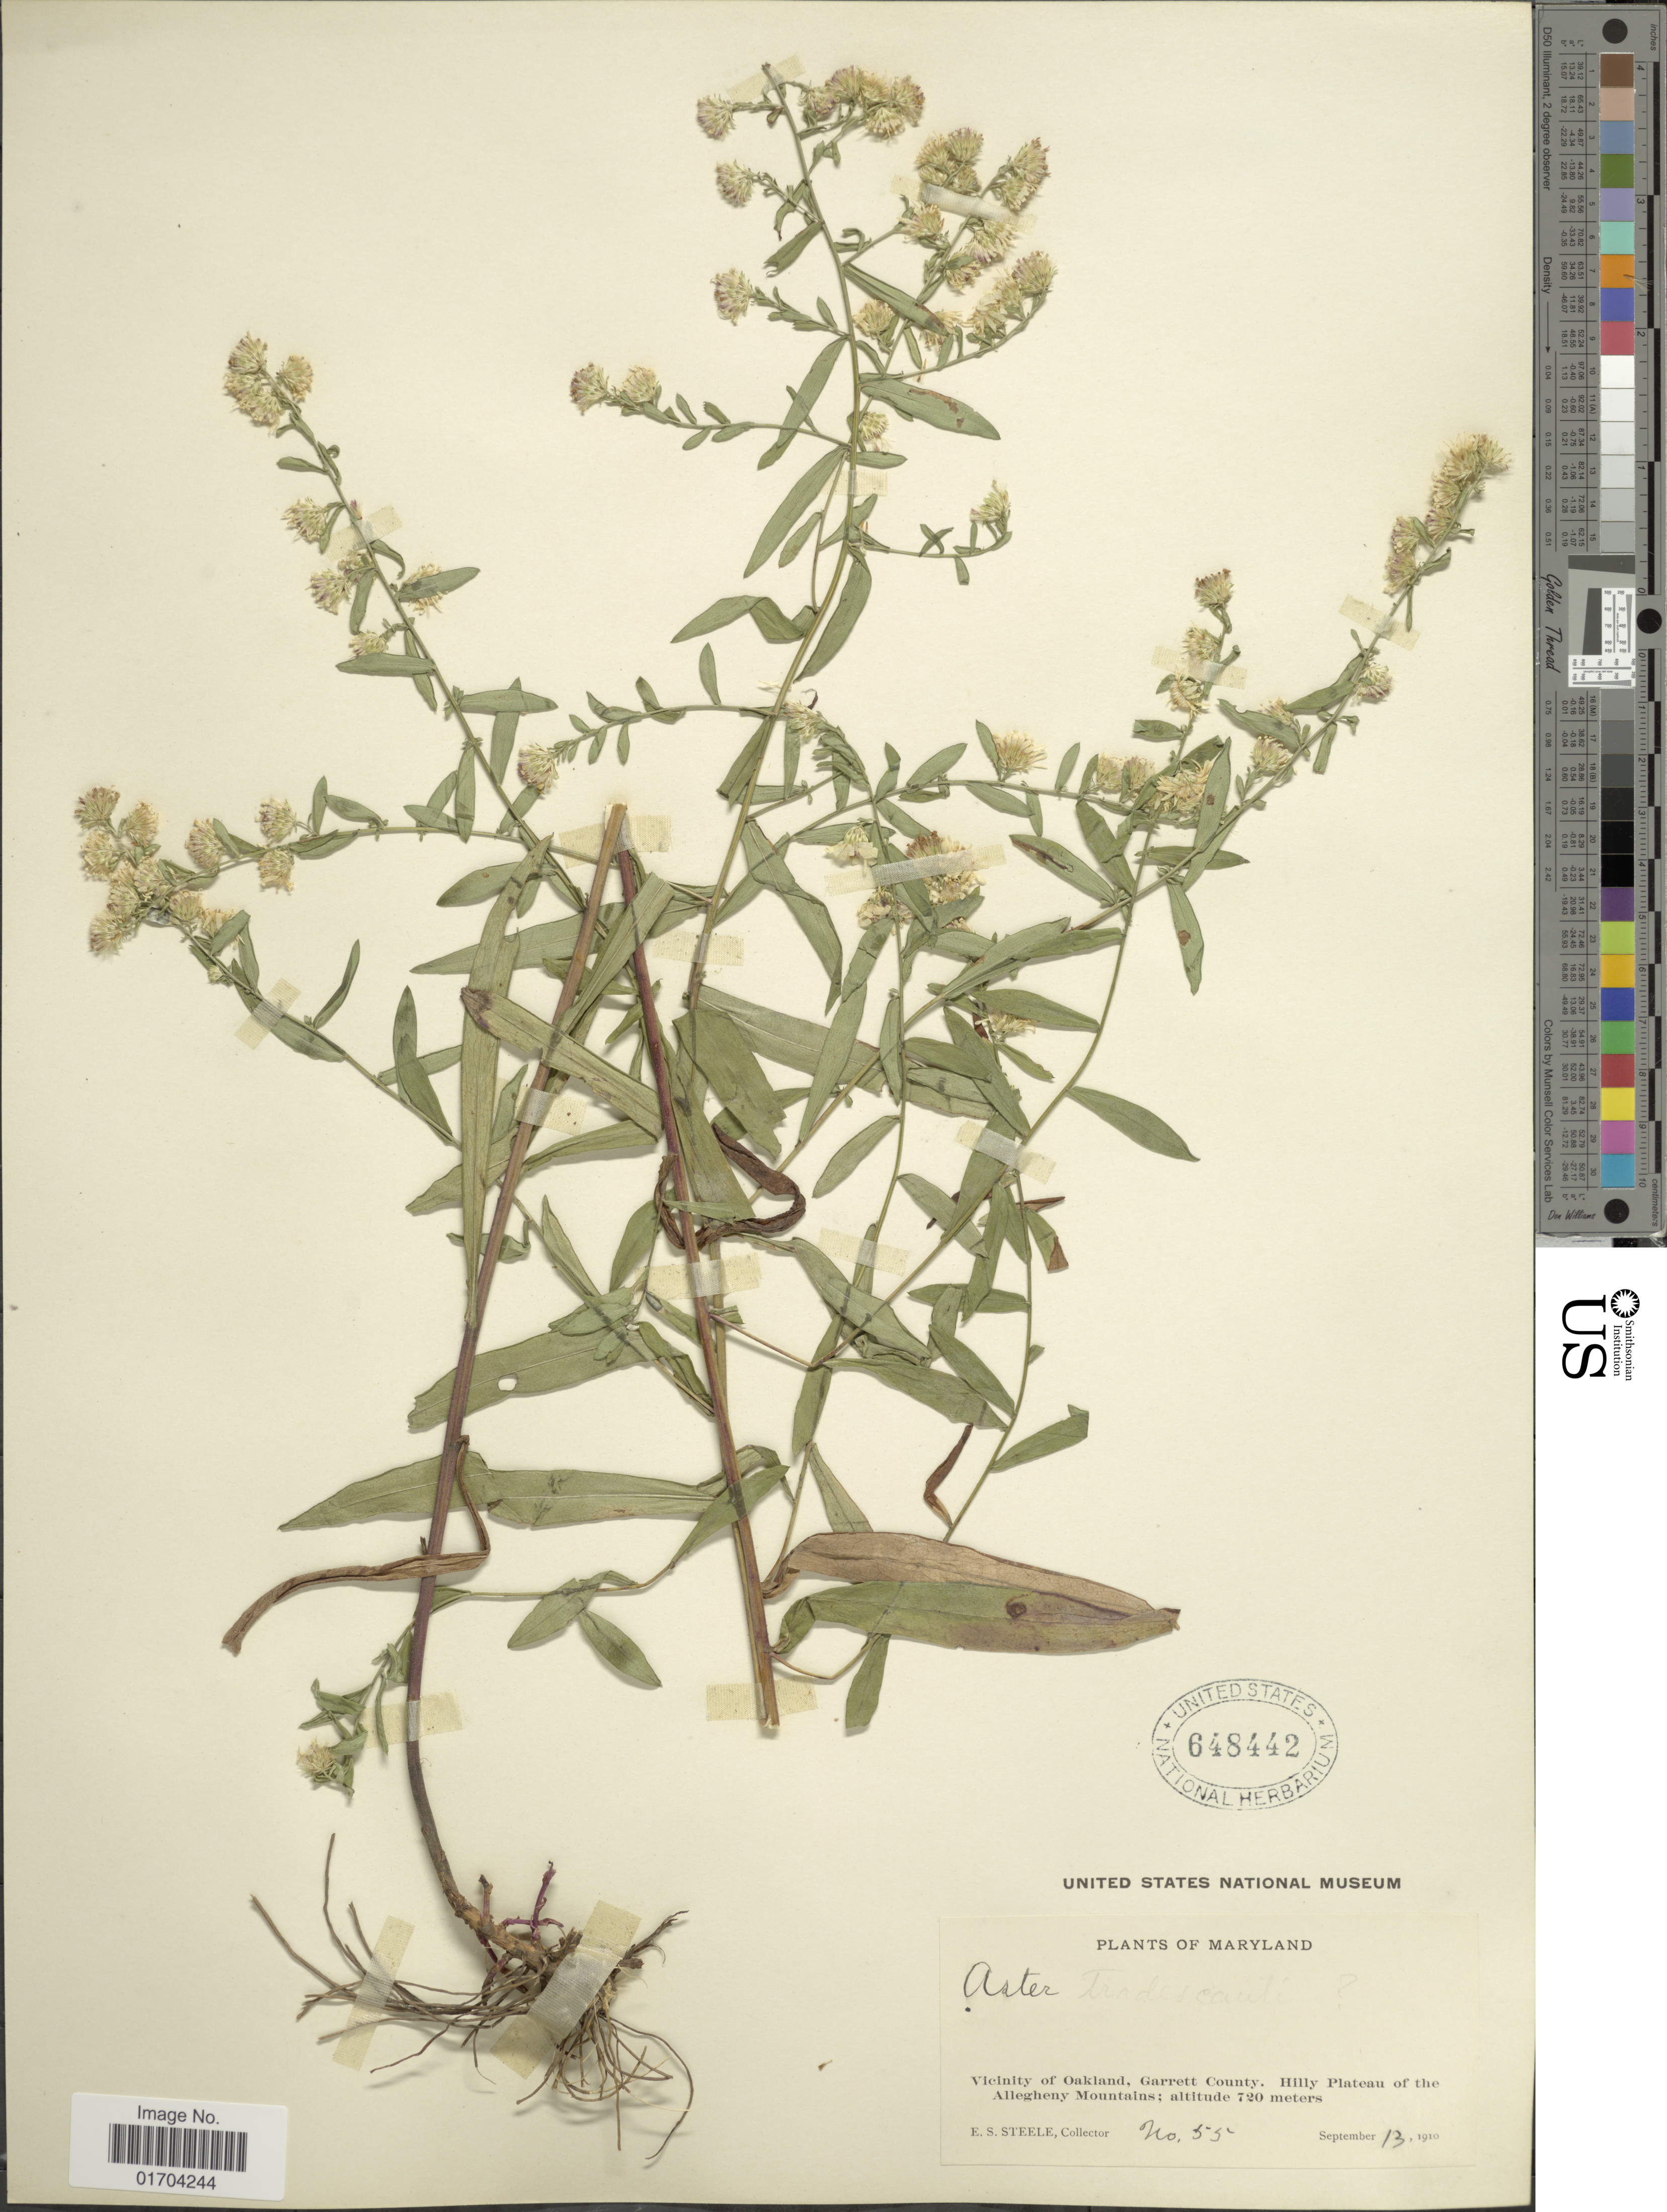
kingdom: Plantae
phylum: Tracheophyta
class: Magnoliopsida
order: Asterales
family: Asteraceae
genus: Symphyotrichum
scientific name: Symphyotrichum sp.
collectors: E. Steele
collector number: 55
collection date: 1910-09-13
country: United States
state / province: Maryland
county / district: Garrett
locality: Vicinity of Oakland, Garrett County. Hilly Plateau of the Allegheny Mountains.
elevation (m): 720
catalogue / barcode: US 648442